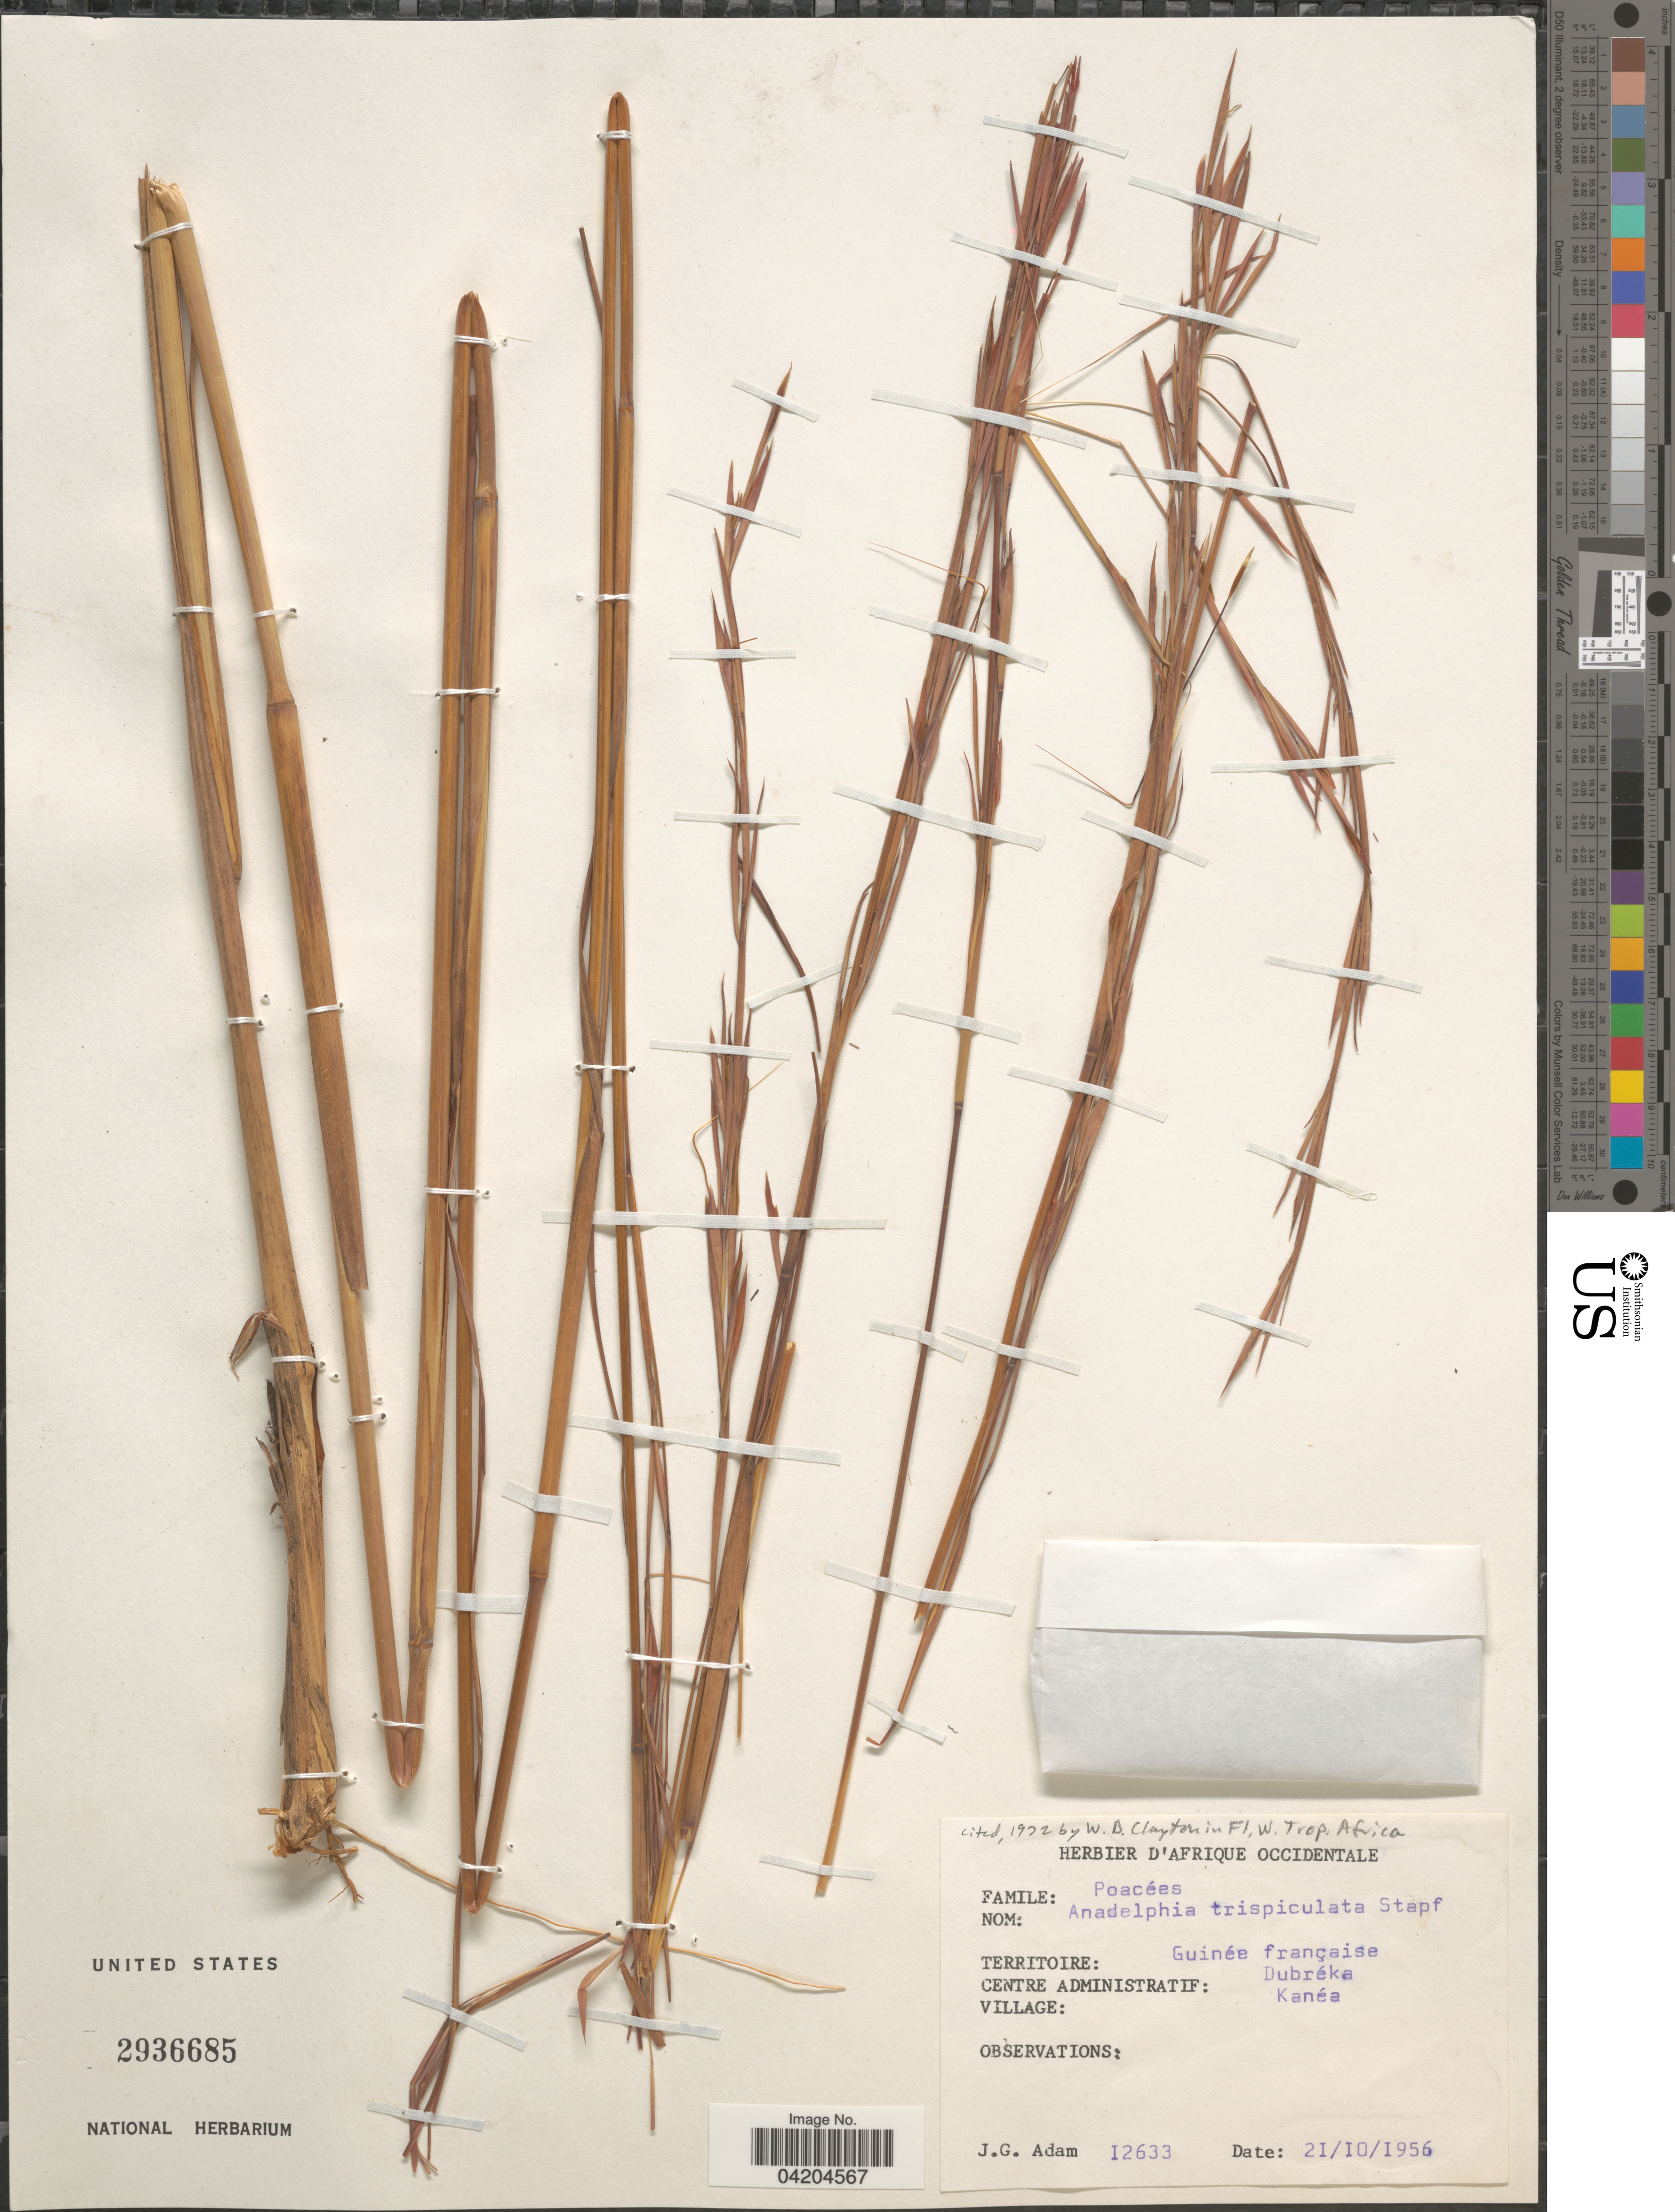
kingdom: Plantae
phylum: Tracheophyta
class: Liliopsida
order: Poales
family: Poaceae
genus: Anadelphia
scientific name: Anadelphia trispiculata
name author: Stapf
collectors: J. Adam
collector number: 12633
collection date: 1956-10-21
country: Guinea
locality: Territoire: Guinée française. Centre Administratif: Dubréka. Village: Kanéa.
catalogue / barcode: US 2936685